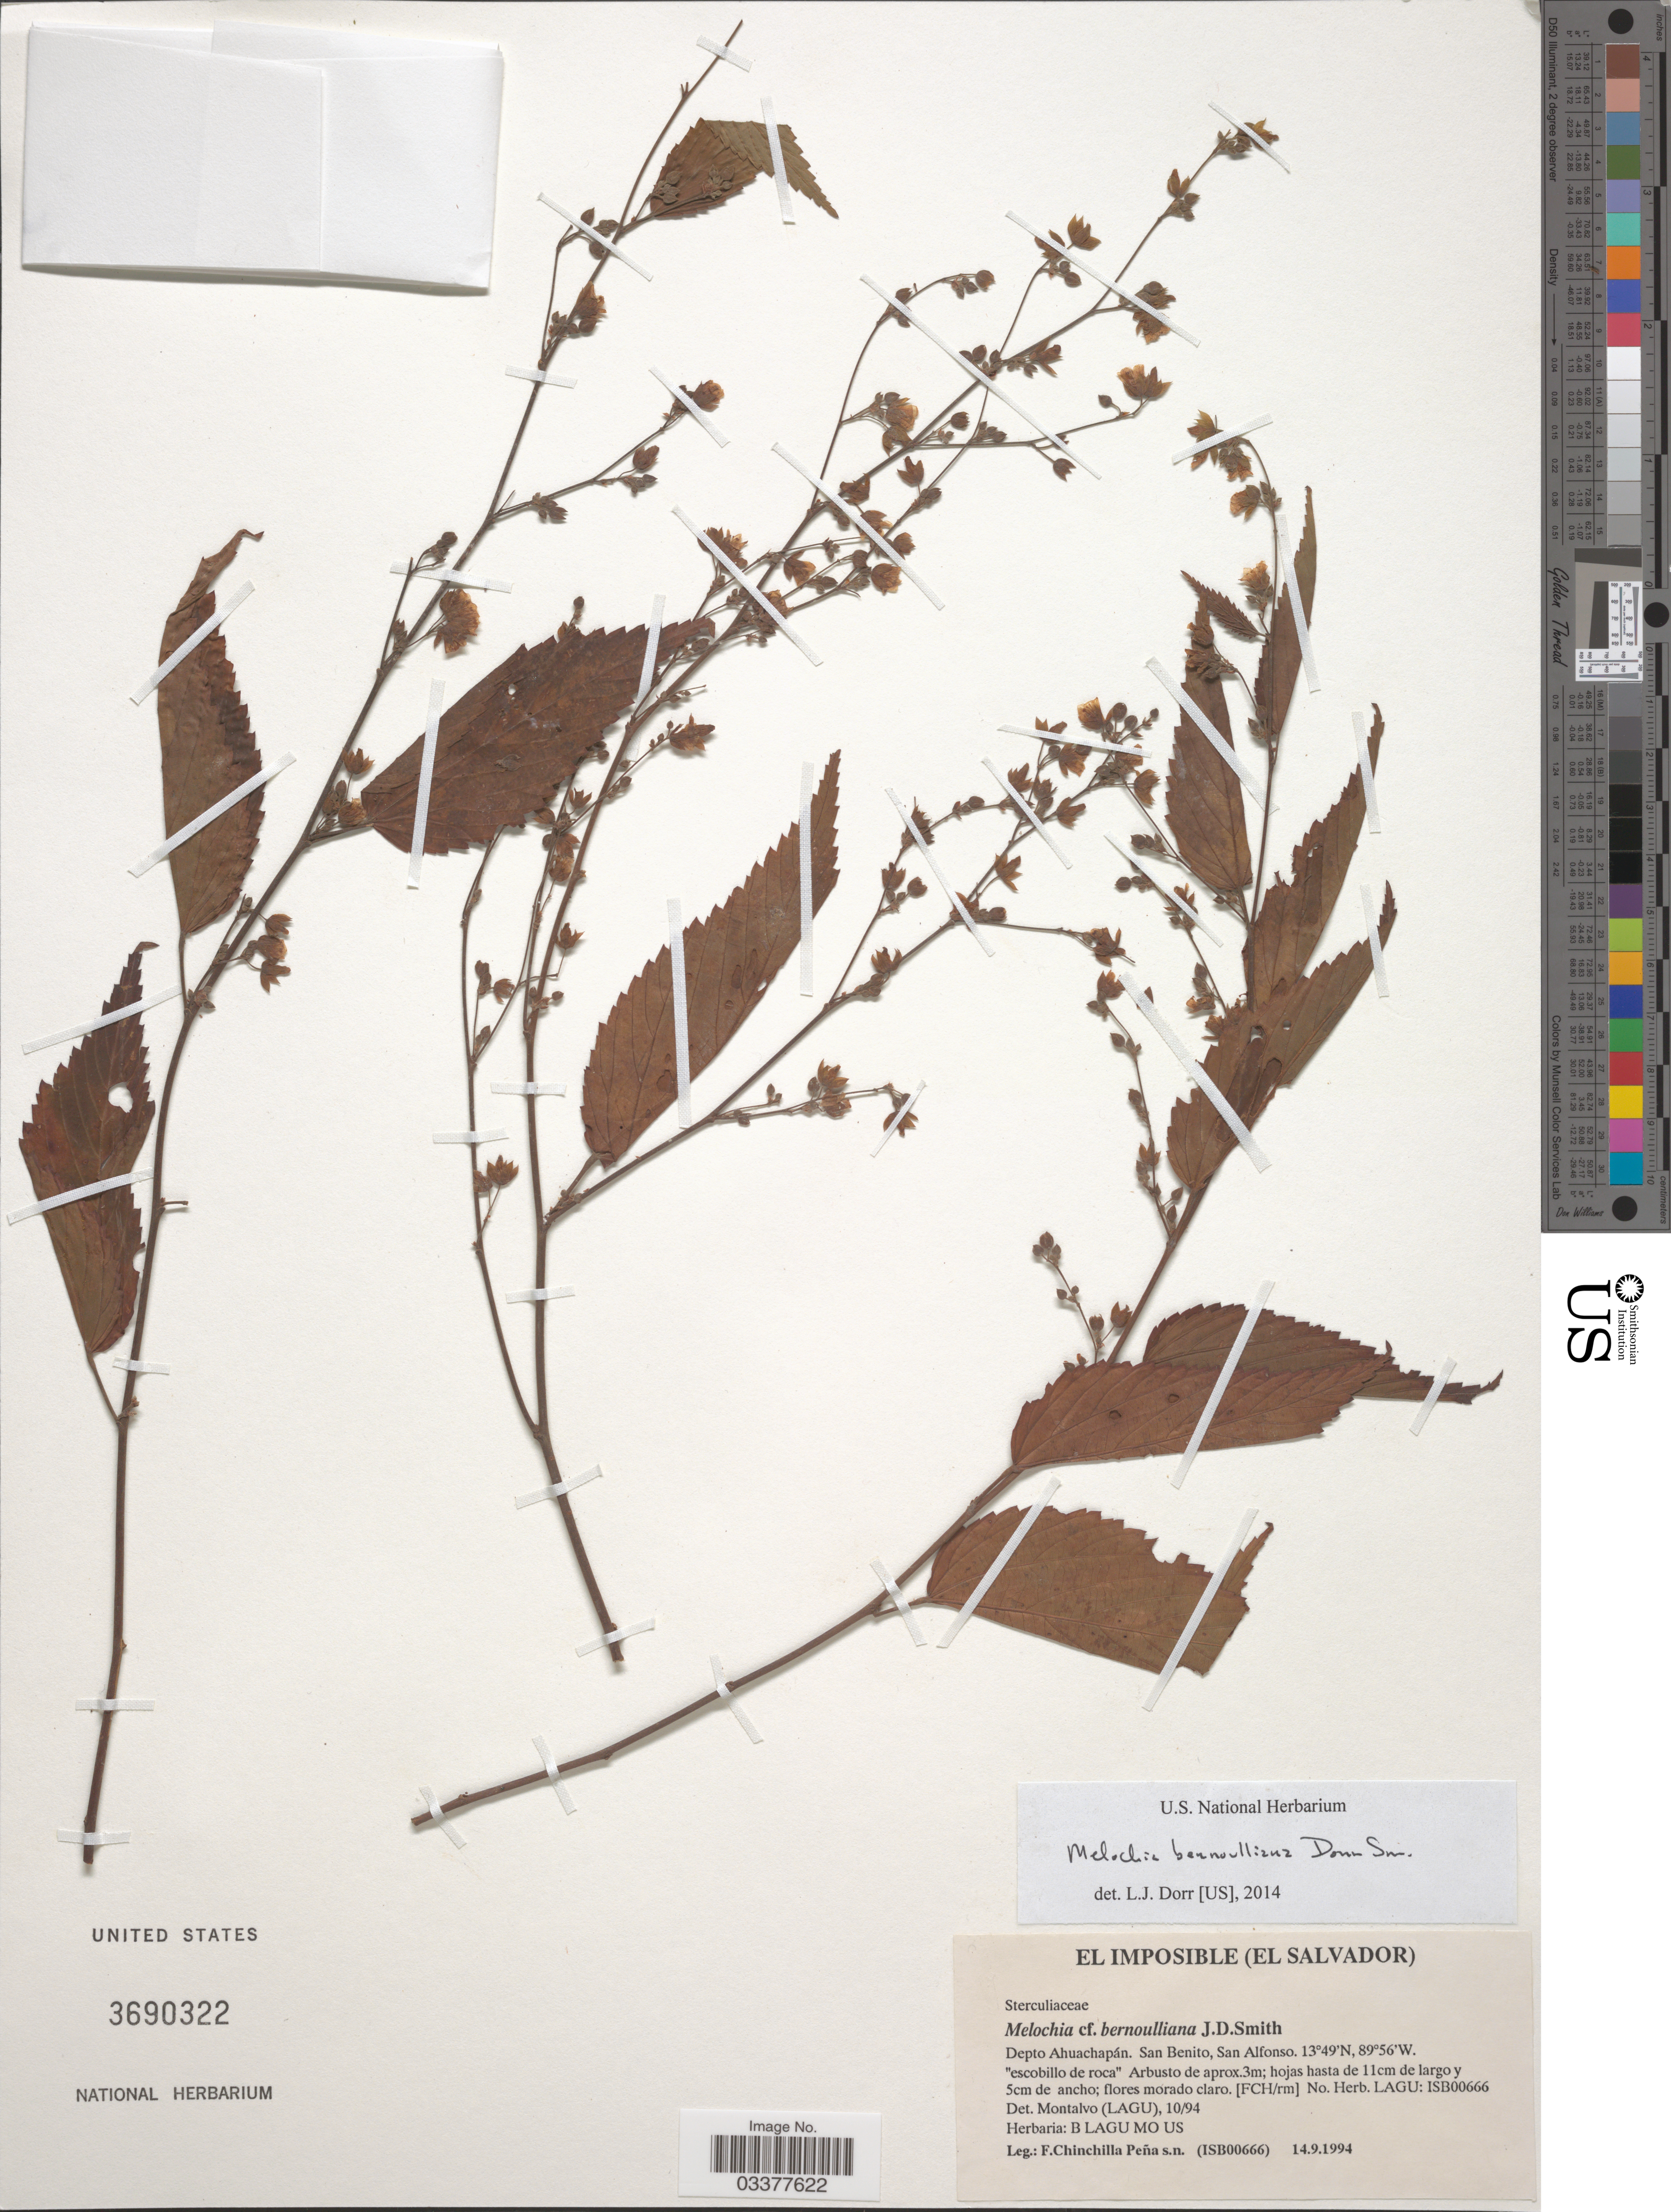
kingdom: Plantae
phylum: Tracheophyta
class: Magnoliopsida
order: Malvales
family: Malvaceae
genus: Melochia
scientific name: Melochia bernoulliana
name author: Donn. Sm.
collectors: F. Chinchilla P.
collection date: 1994-09-14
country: El Salvador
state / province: Ahuachapan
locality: El Imposible (El Salvador). Depto Ahuachapán. San Benito, San Alfonso.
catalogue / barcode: US 3690322